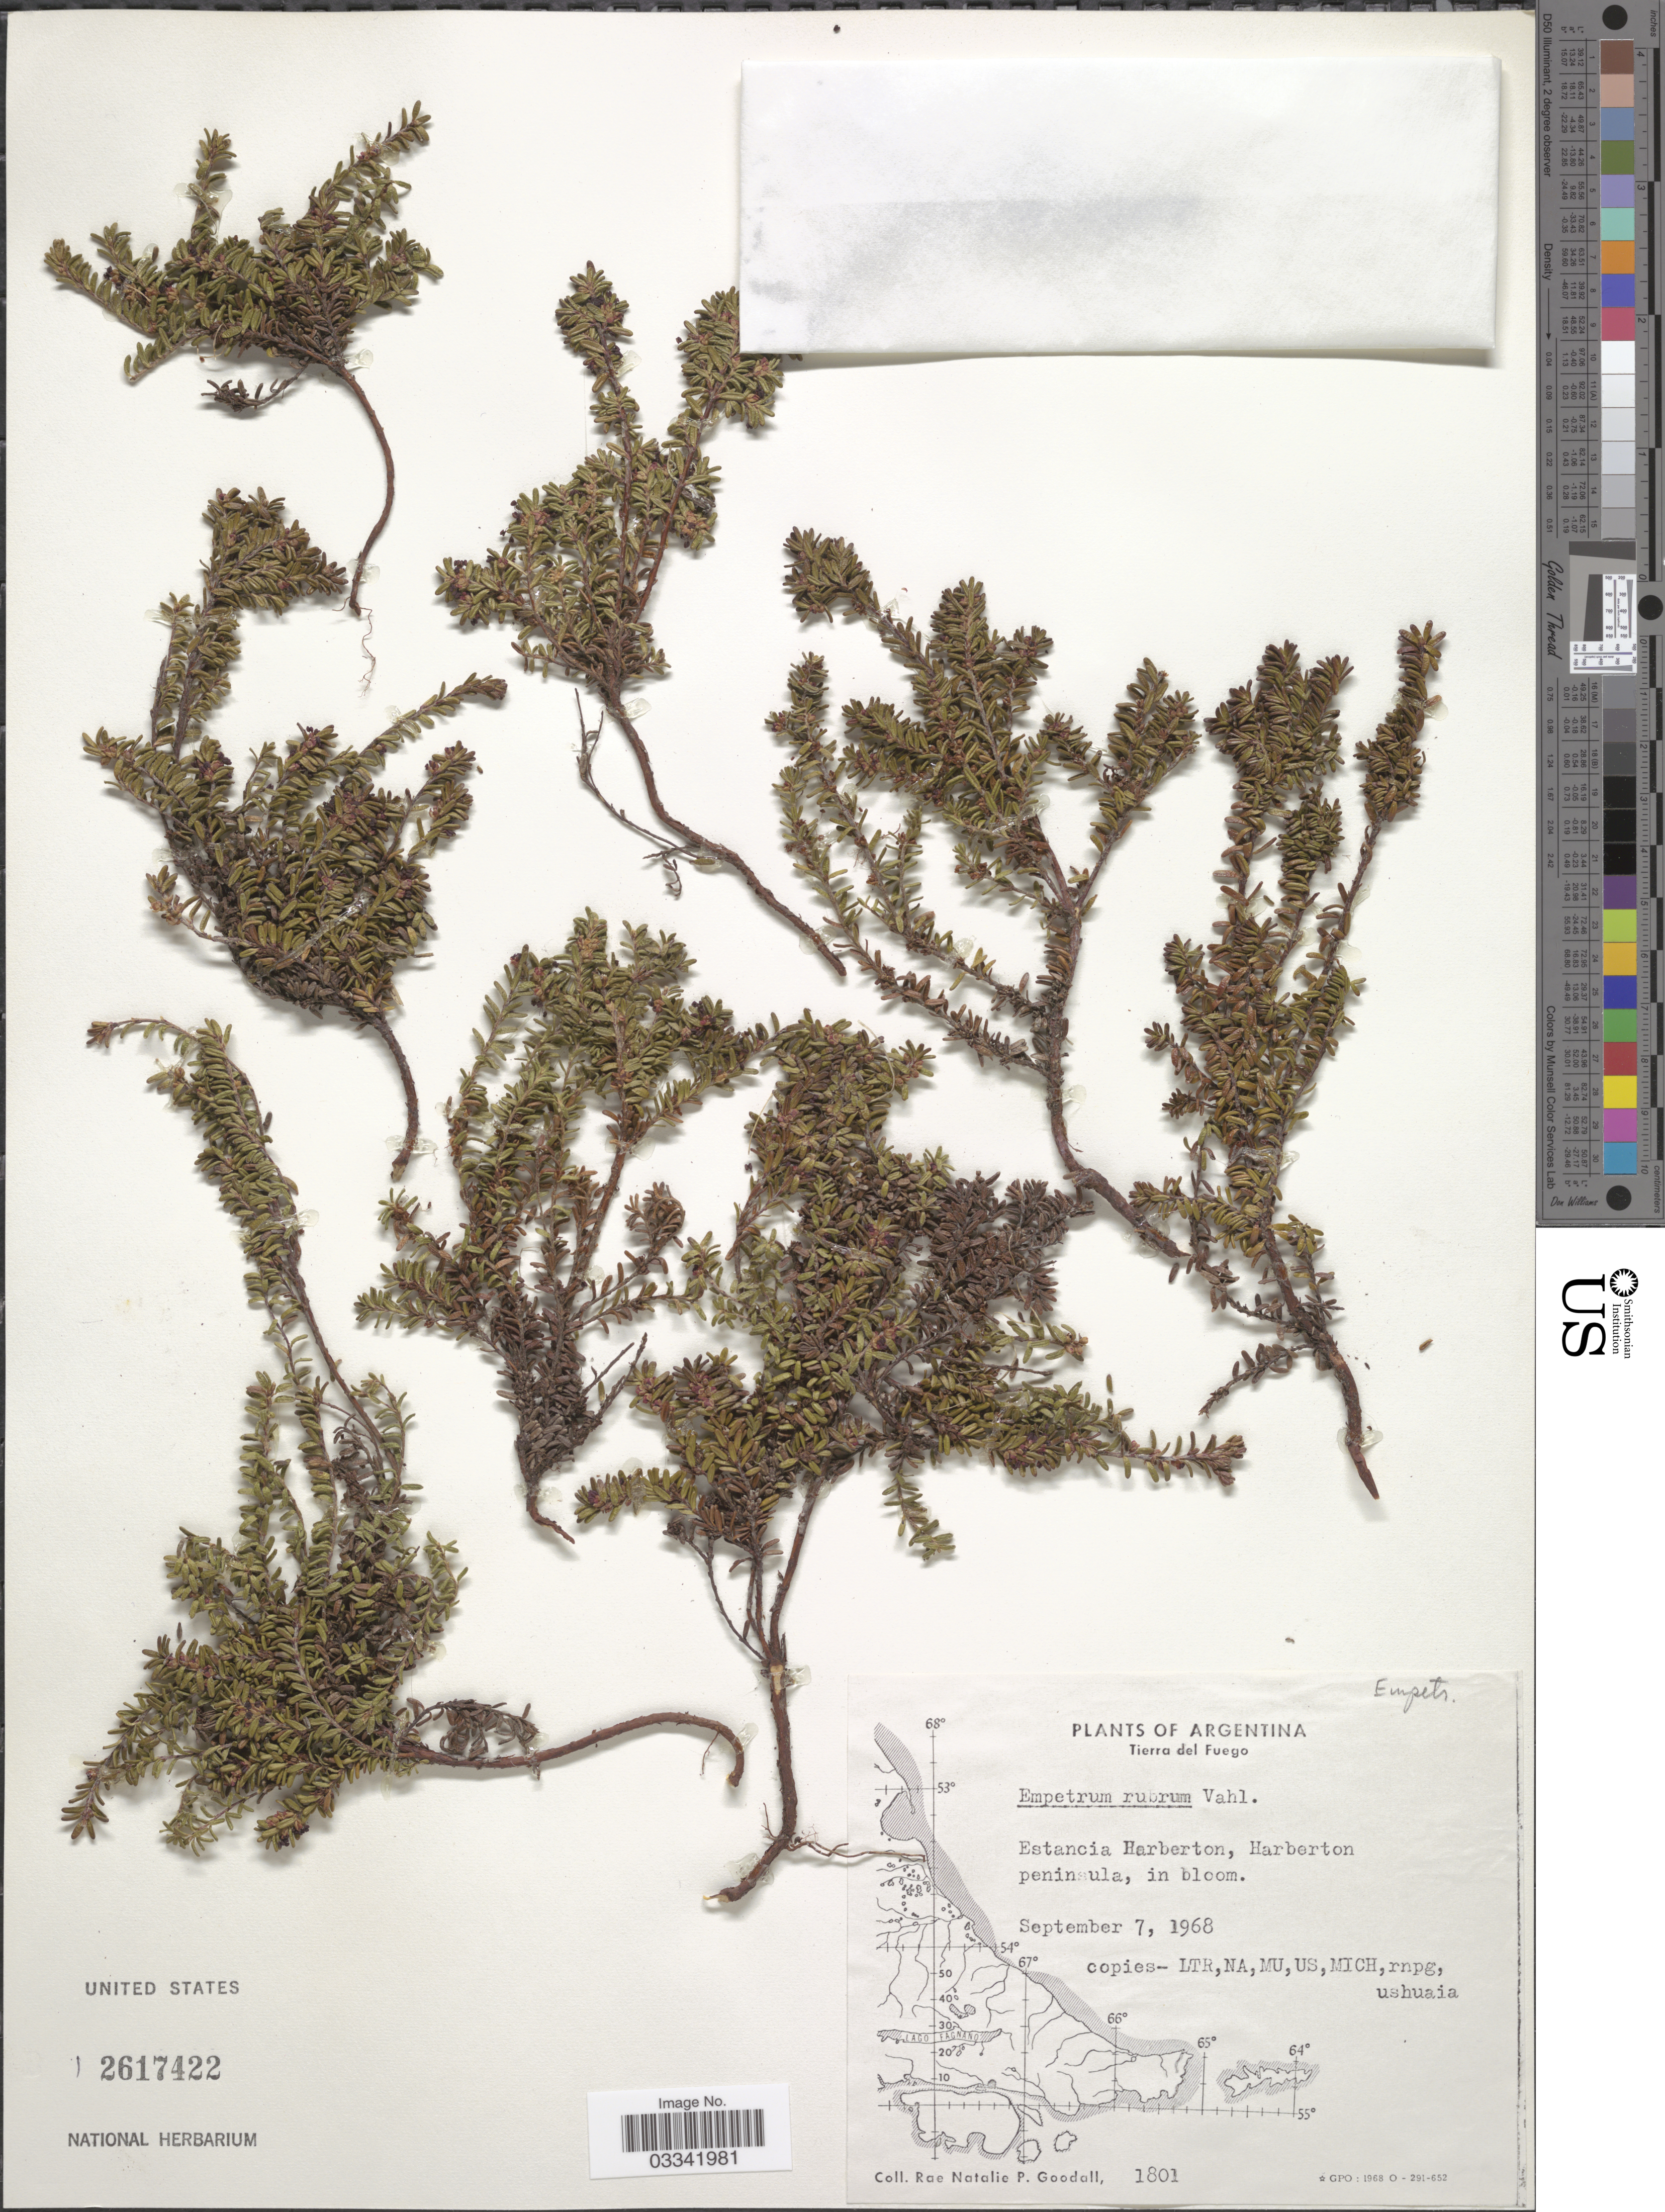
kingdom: Plantae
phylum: Tracheophyta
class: Magnoliopsida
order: Ericales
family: Ericaceae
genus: Empetrum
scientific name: Empetrum rubrum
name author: Vahl ex Willd.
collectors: R. Goodall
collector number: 1801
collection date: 1968-09-07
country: Argentina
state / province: Tierra del Fuego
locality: Estancia Harberton, Harberton peninsula.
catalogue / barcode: US 2617422